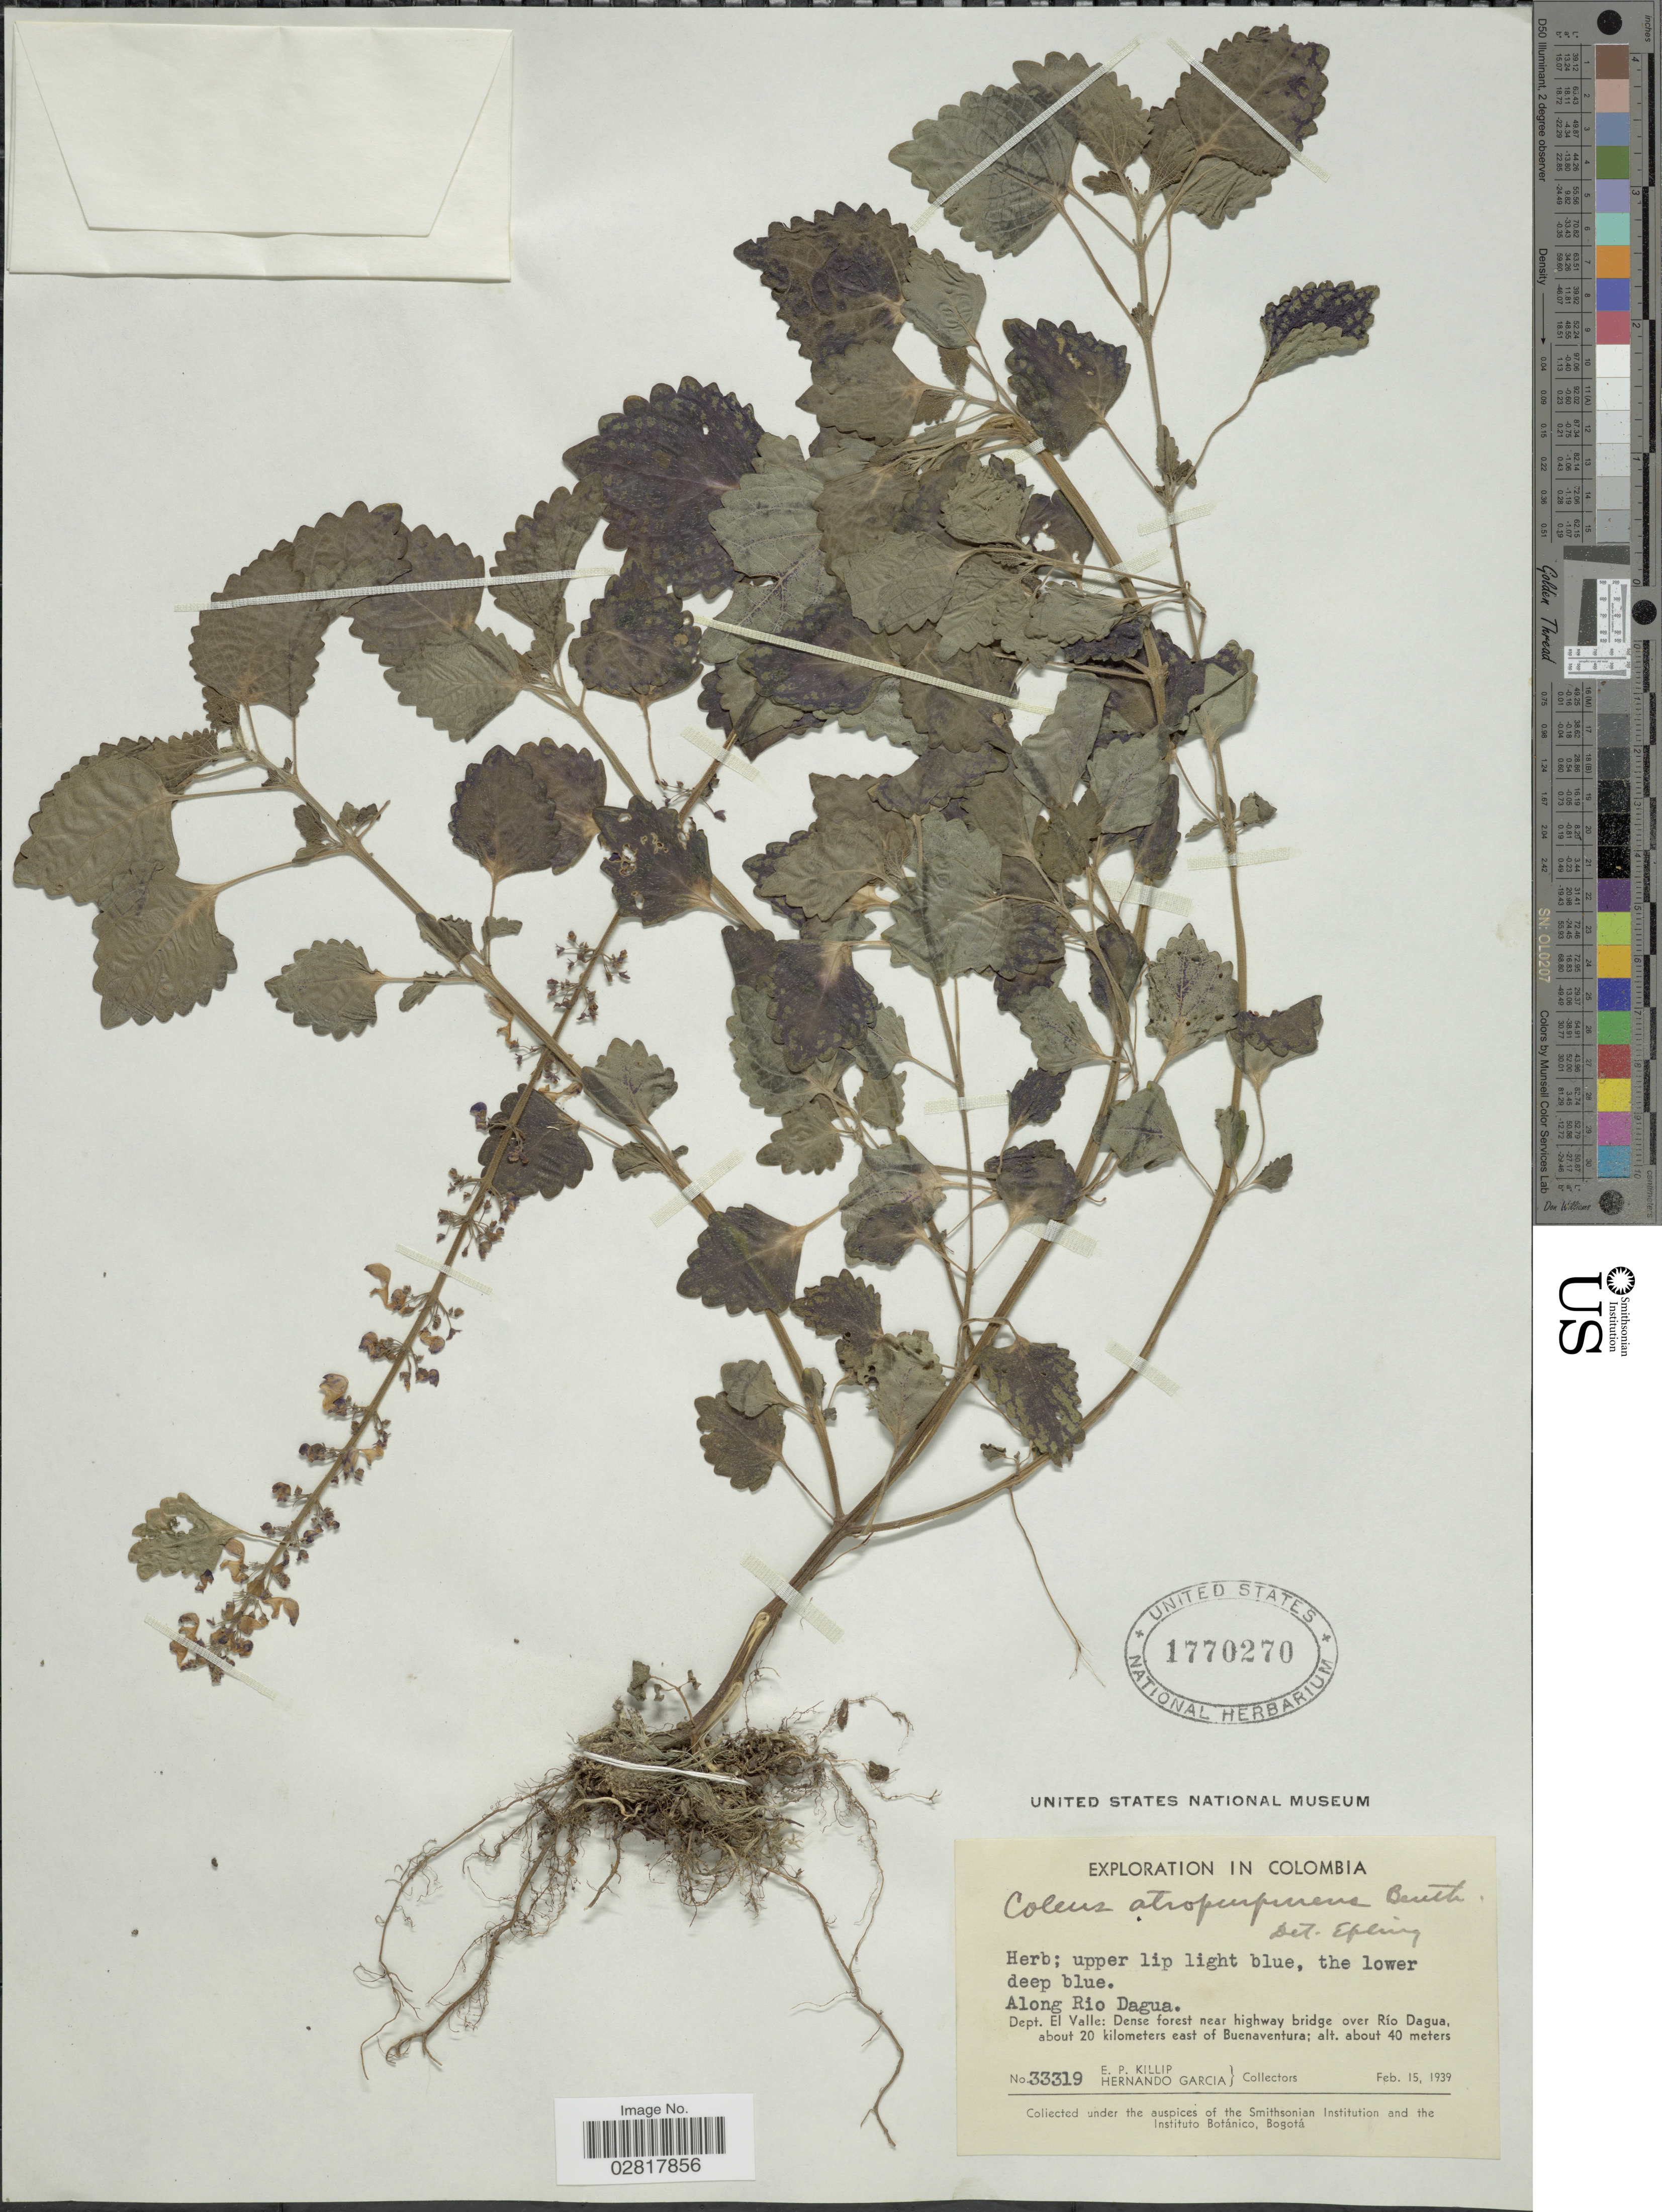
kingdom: Plantae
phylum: Tracheophyta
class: Magnoliopsida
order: Lamiales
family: Lamiaceae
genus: Plectranthus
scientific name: Plectranthus scutellarioides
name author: (L.) R. Br.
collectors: E. P. Killip & H. Garcia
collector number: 33319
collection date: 1939-02-15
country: Colombia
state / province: Valle del Cauca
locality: Along Rio Dagua. Dept. El Valle: Dense forest near highway bridge over Río Dagua, about 20 kilometers east of Buenaventura.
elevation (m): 40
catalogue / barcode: US 1770270